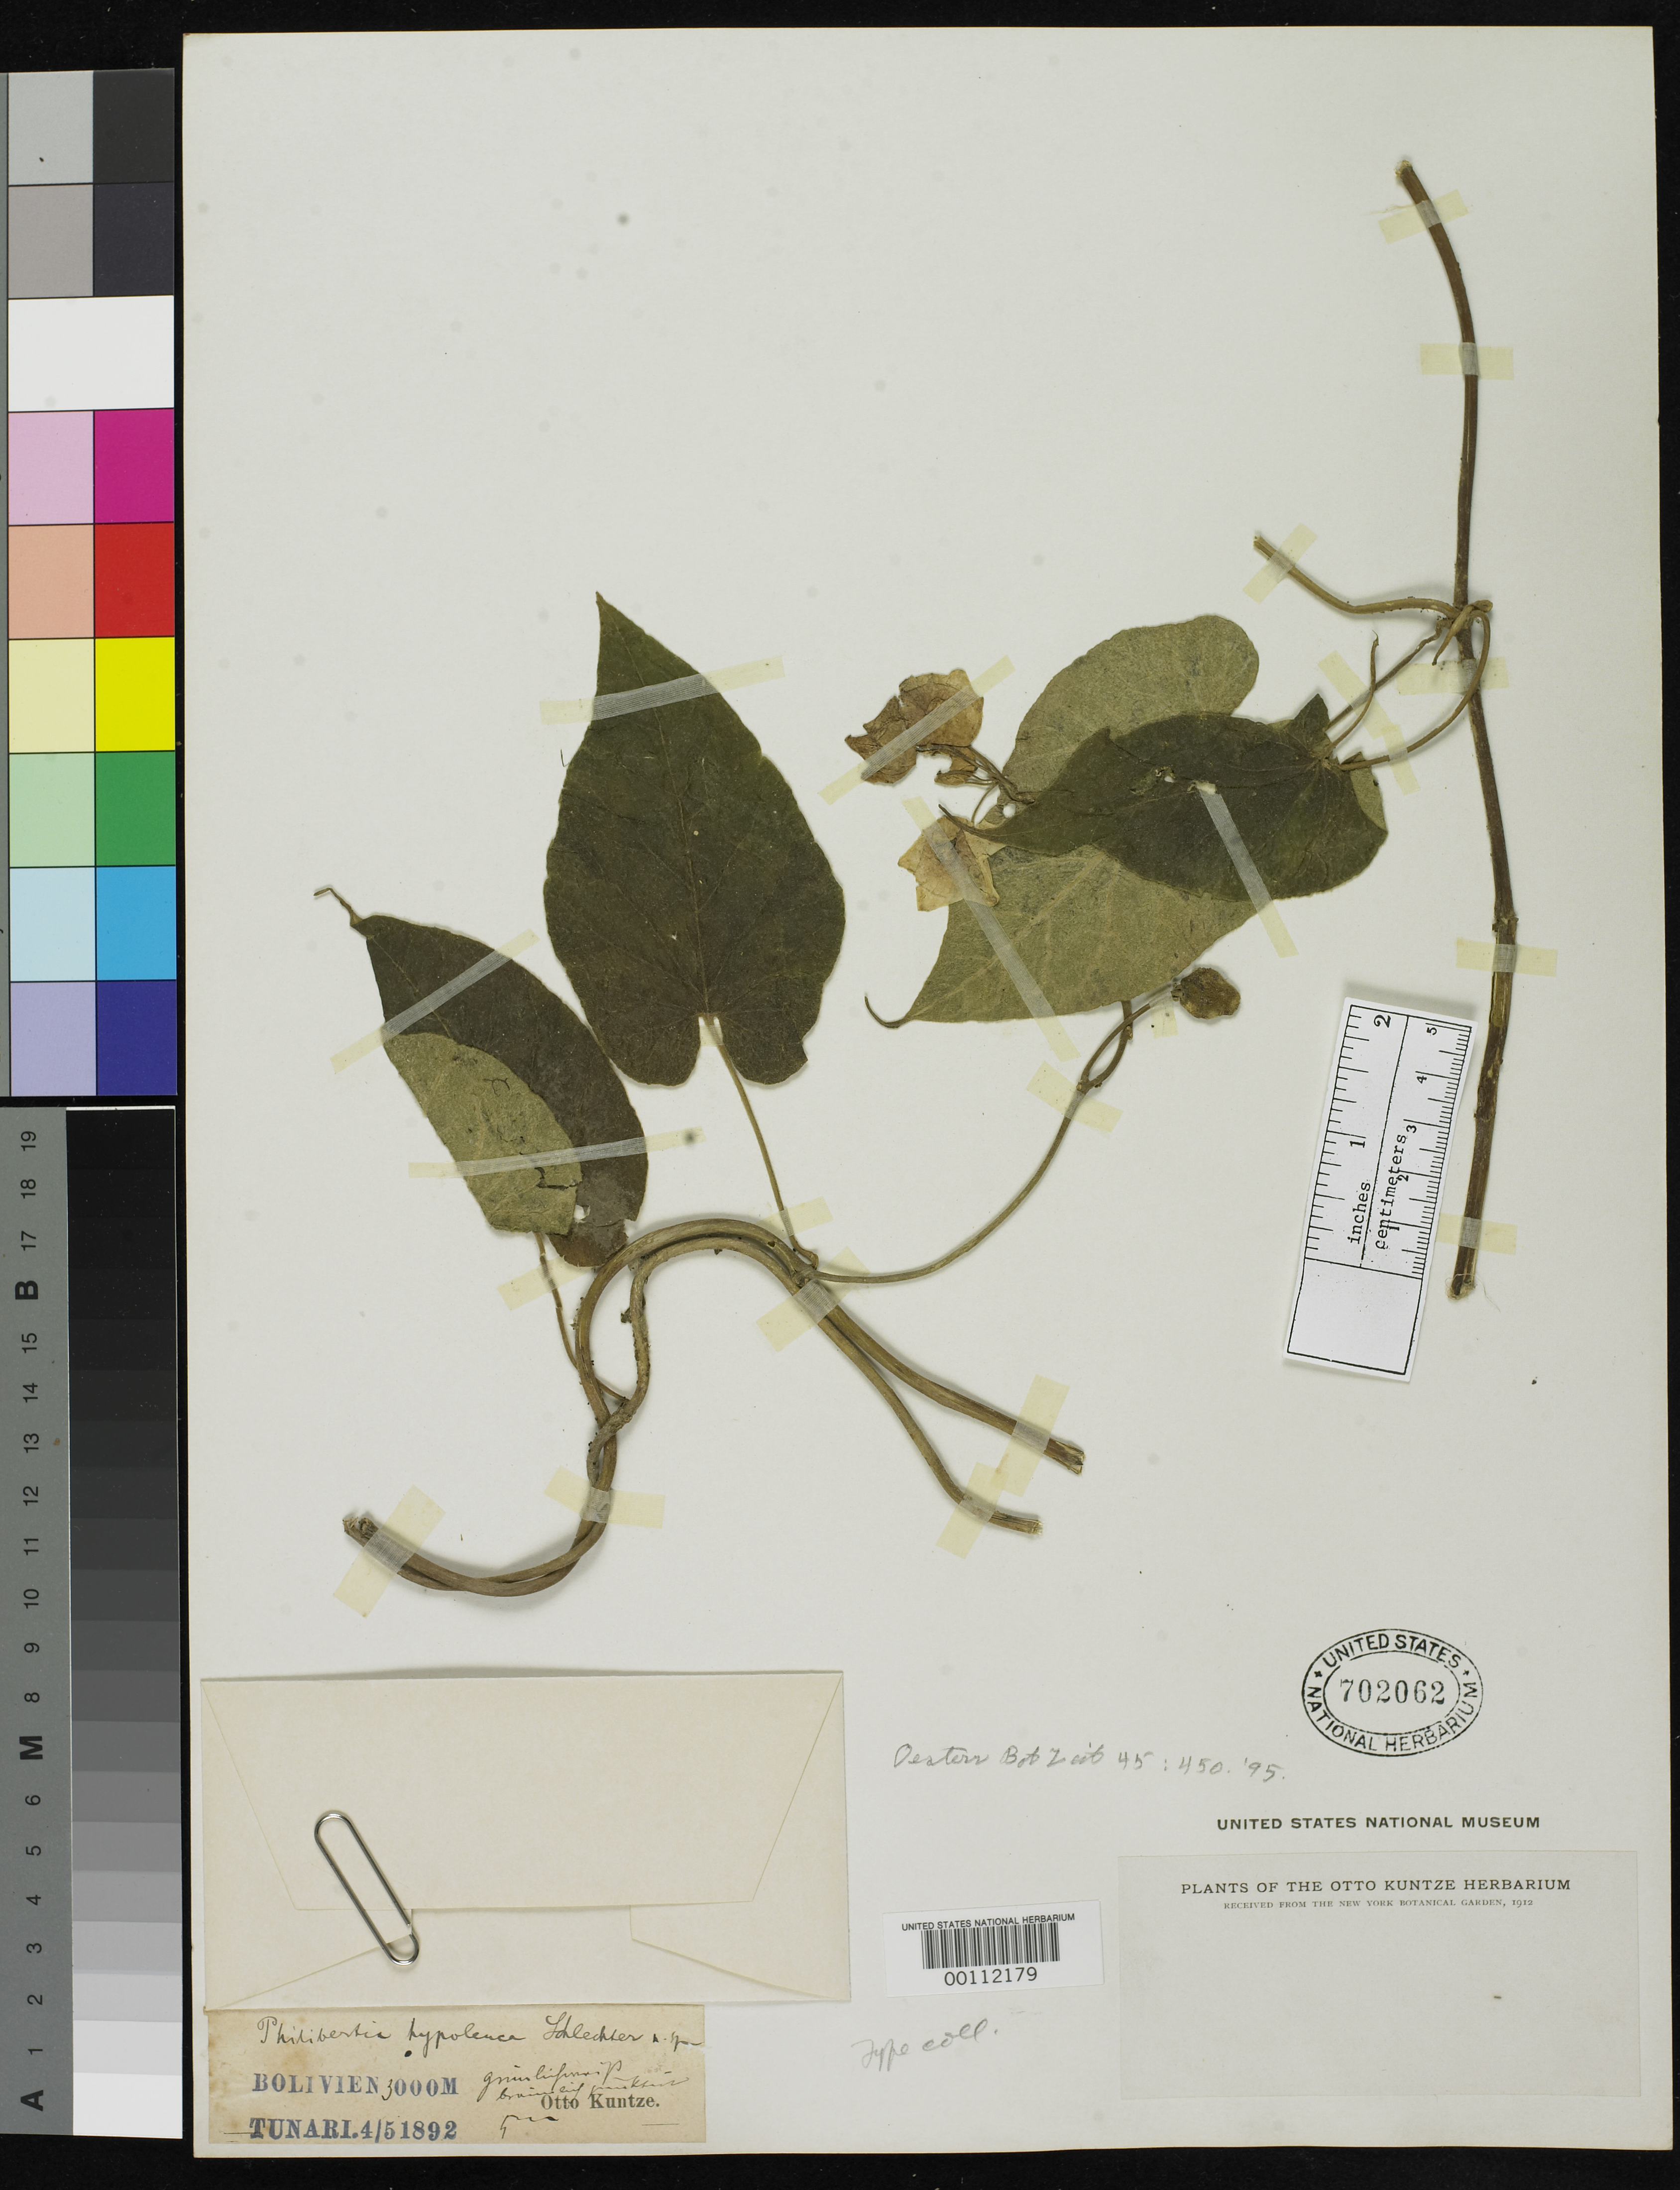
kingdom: Plantae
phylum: Tracheophyta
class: Magnoliopsida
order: Gentianales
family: Apocynaceae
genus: Philibertia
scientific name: Philibertia hypoleuca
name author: Schltr.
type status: Type Collection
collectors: C.E.O. Kuntze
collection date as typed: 04 May 1892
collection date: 1892-05-04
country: Bolivia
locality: Mapiri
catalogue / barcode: US 702062